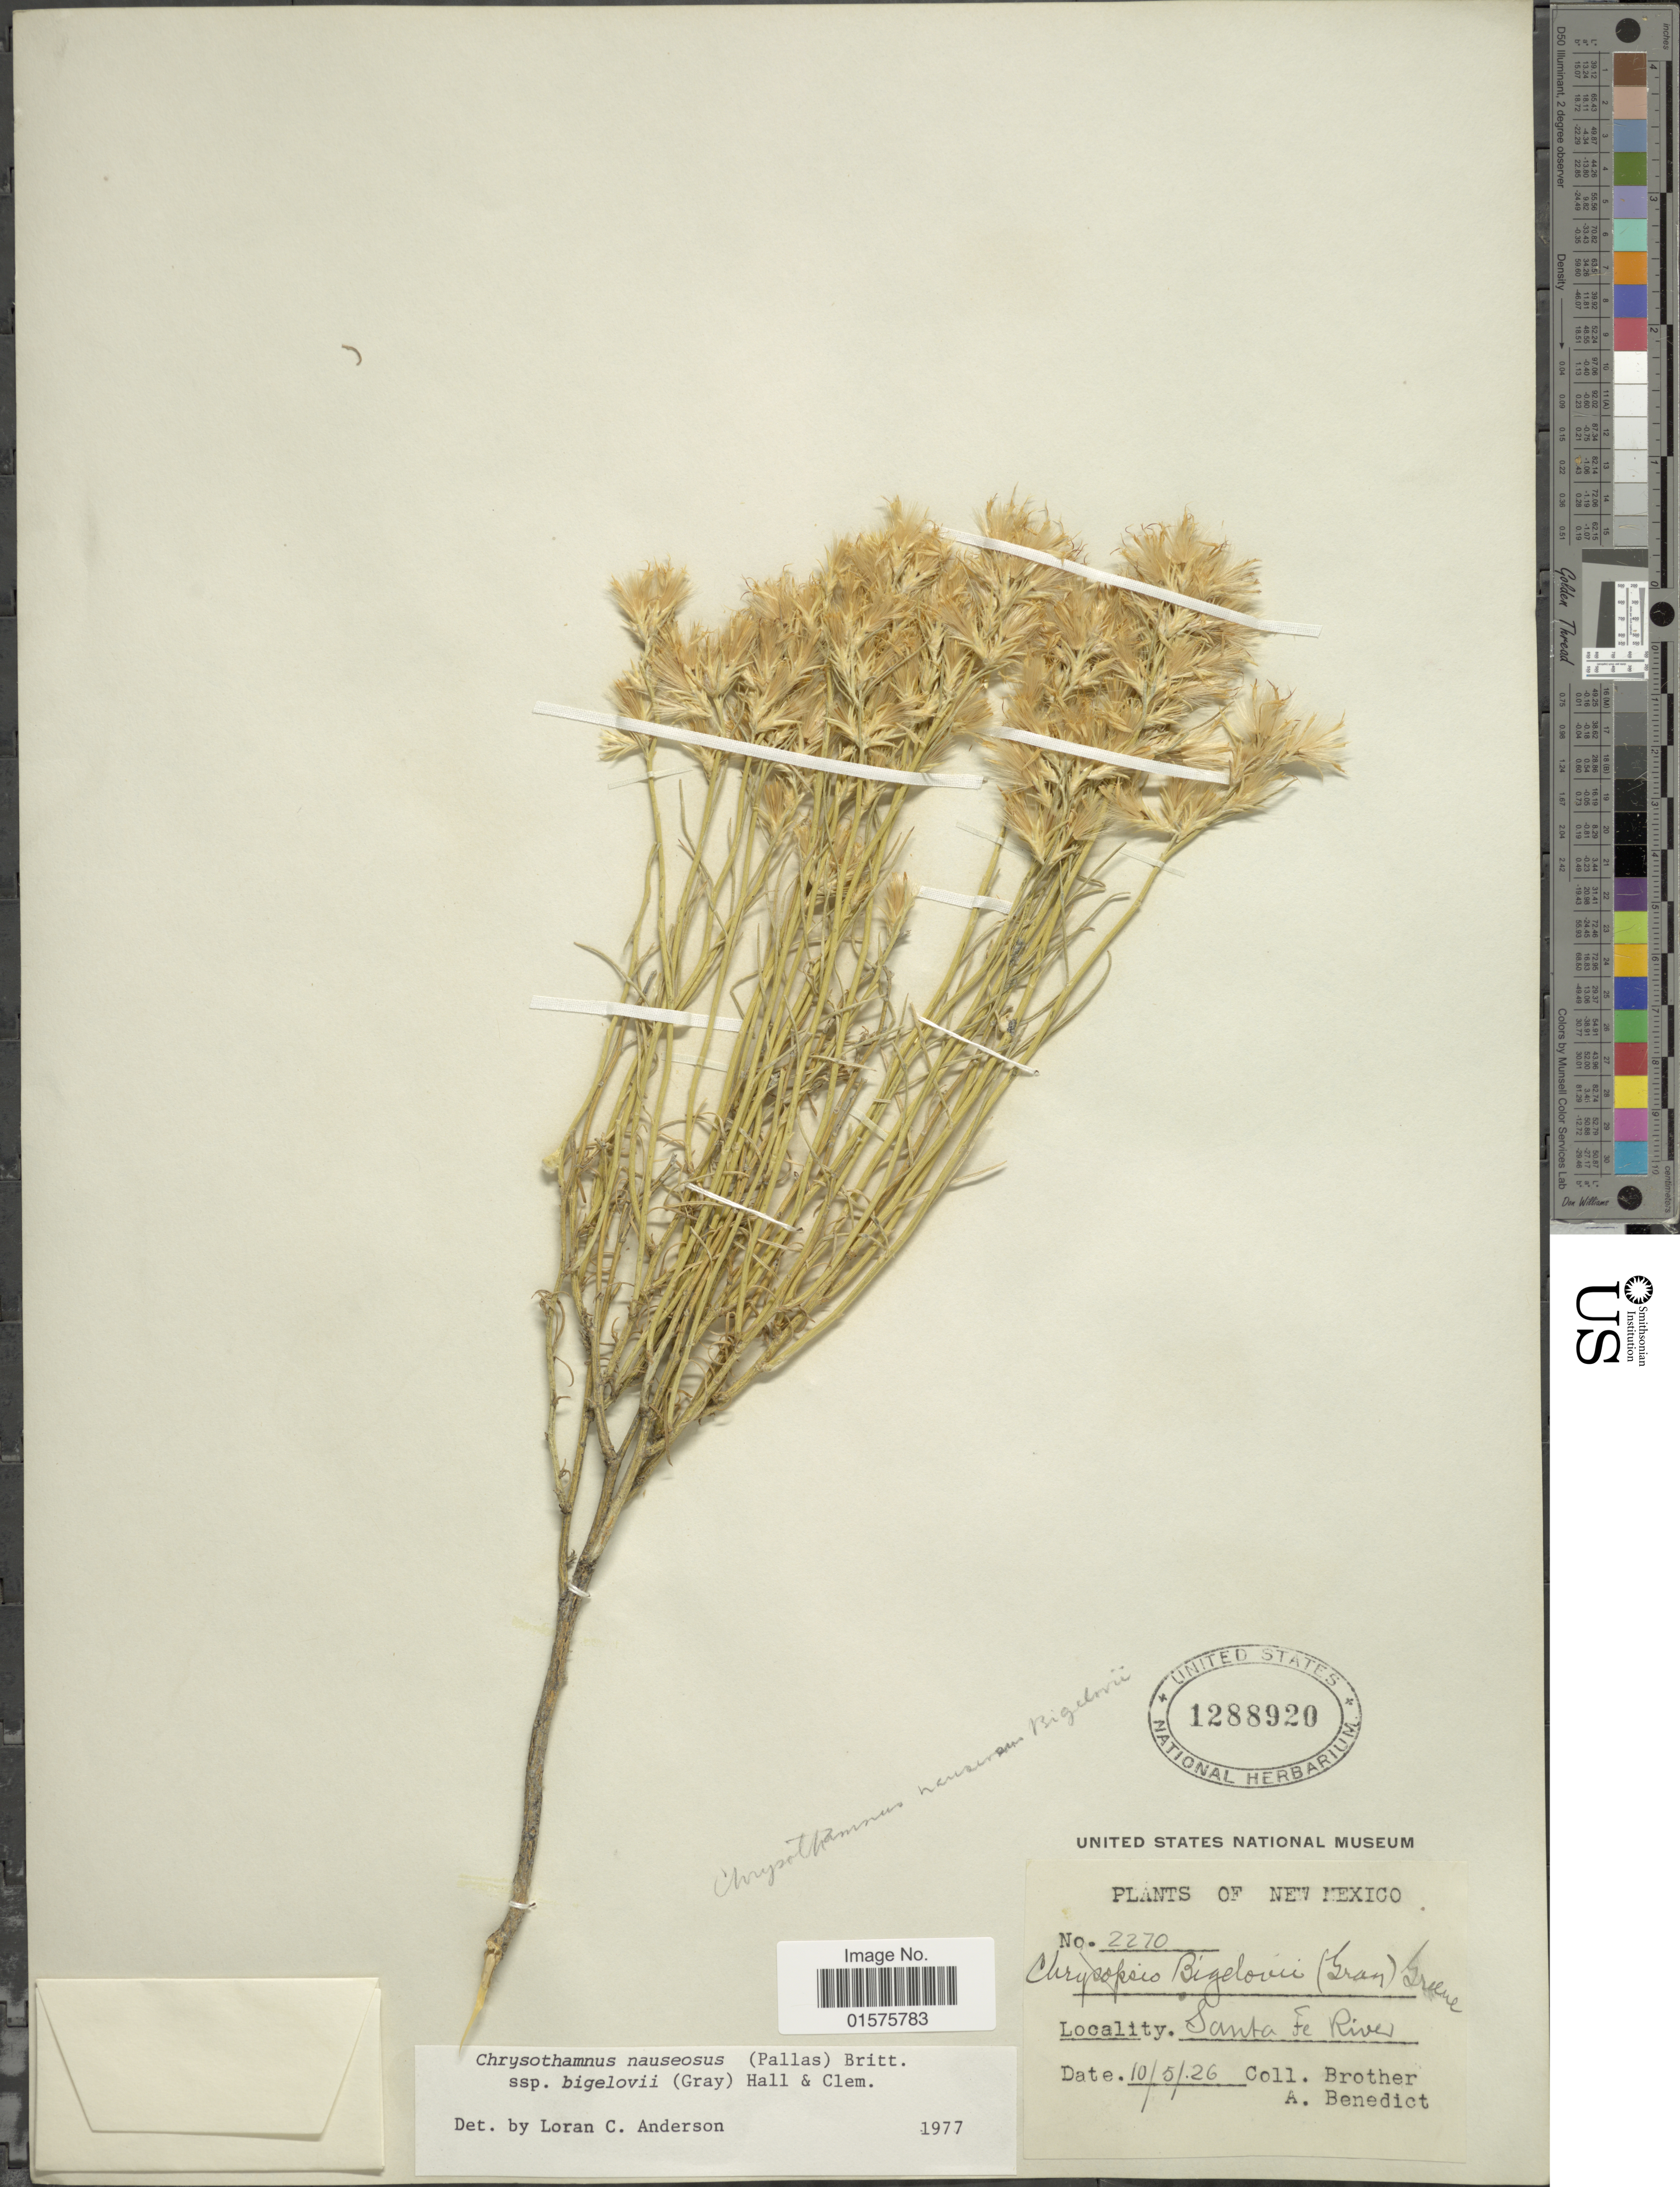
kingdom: Plantae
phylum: Tracheophyta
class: Magnoliopsida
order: Asterales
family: Asteraceae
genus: Ericameria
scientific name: Ericameria nauseosa var. bigelovii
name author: (A. Gray) G.L. Nesom & G.I. Baird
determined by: Urbatsch, Lowell E., Curator (LSU), Louisiana State University (UNITED STATES)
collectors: Bro. Benedict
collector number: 2270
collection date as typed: Transcribed d/m/y: 5/10/26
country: United States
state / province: New Mexico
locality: Santa Fe River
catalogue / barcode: US 1288920